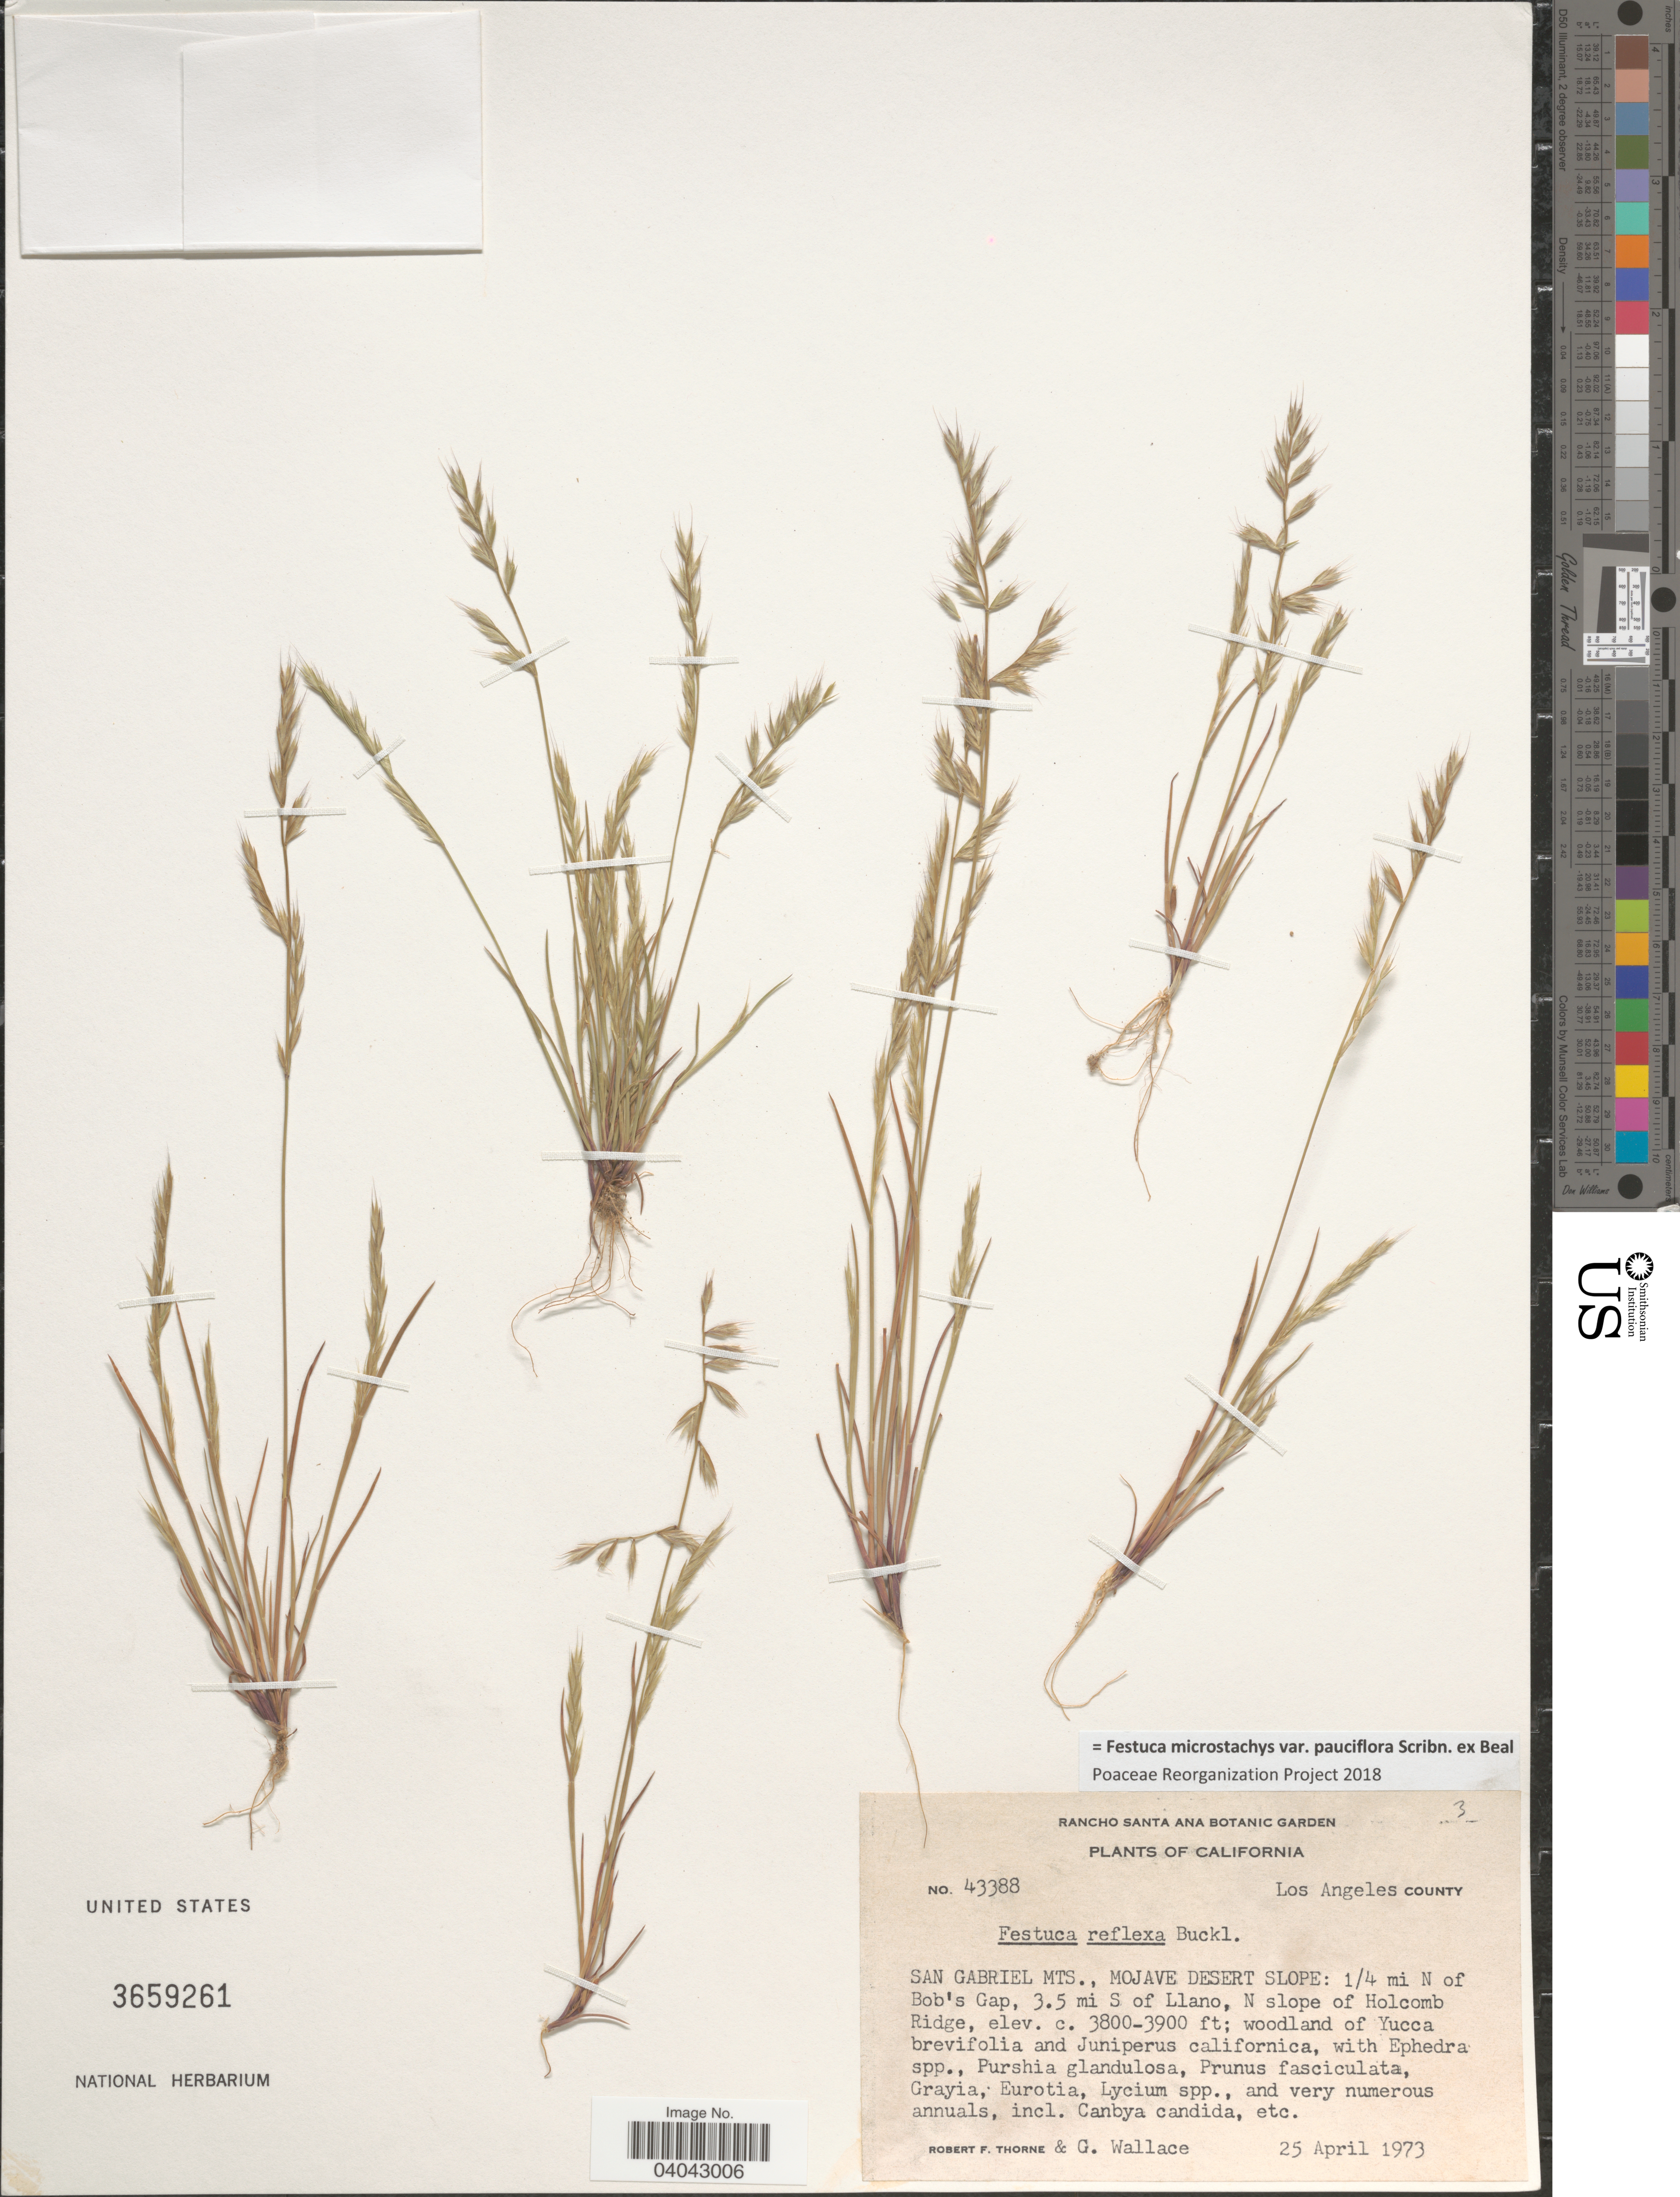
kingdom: Plantae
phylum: Tracheophyta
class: Liliopsida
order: Poales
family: Poaceae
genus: Festuca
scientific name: Festuca microstachys var. pauciflora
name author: Scribn. ex W.J. Beal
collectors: R. F. Thorne & G. Wallace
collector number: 43388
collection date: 1973-04-25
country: United States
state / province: California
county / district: Los Angeles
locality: Los Angeles County. San Gabriel Mts., Mojave Desert Slope: ¼ mi N of Bob's Gap, 3.5 mi S of Llano, N slope of Holcomb Ridge.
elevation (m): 1158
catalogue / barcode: US 3659261